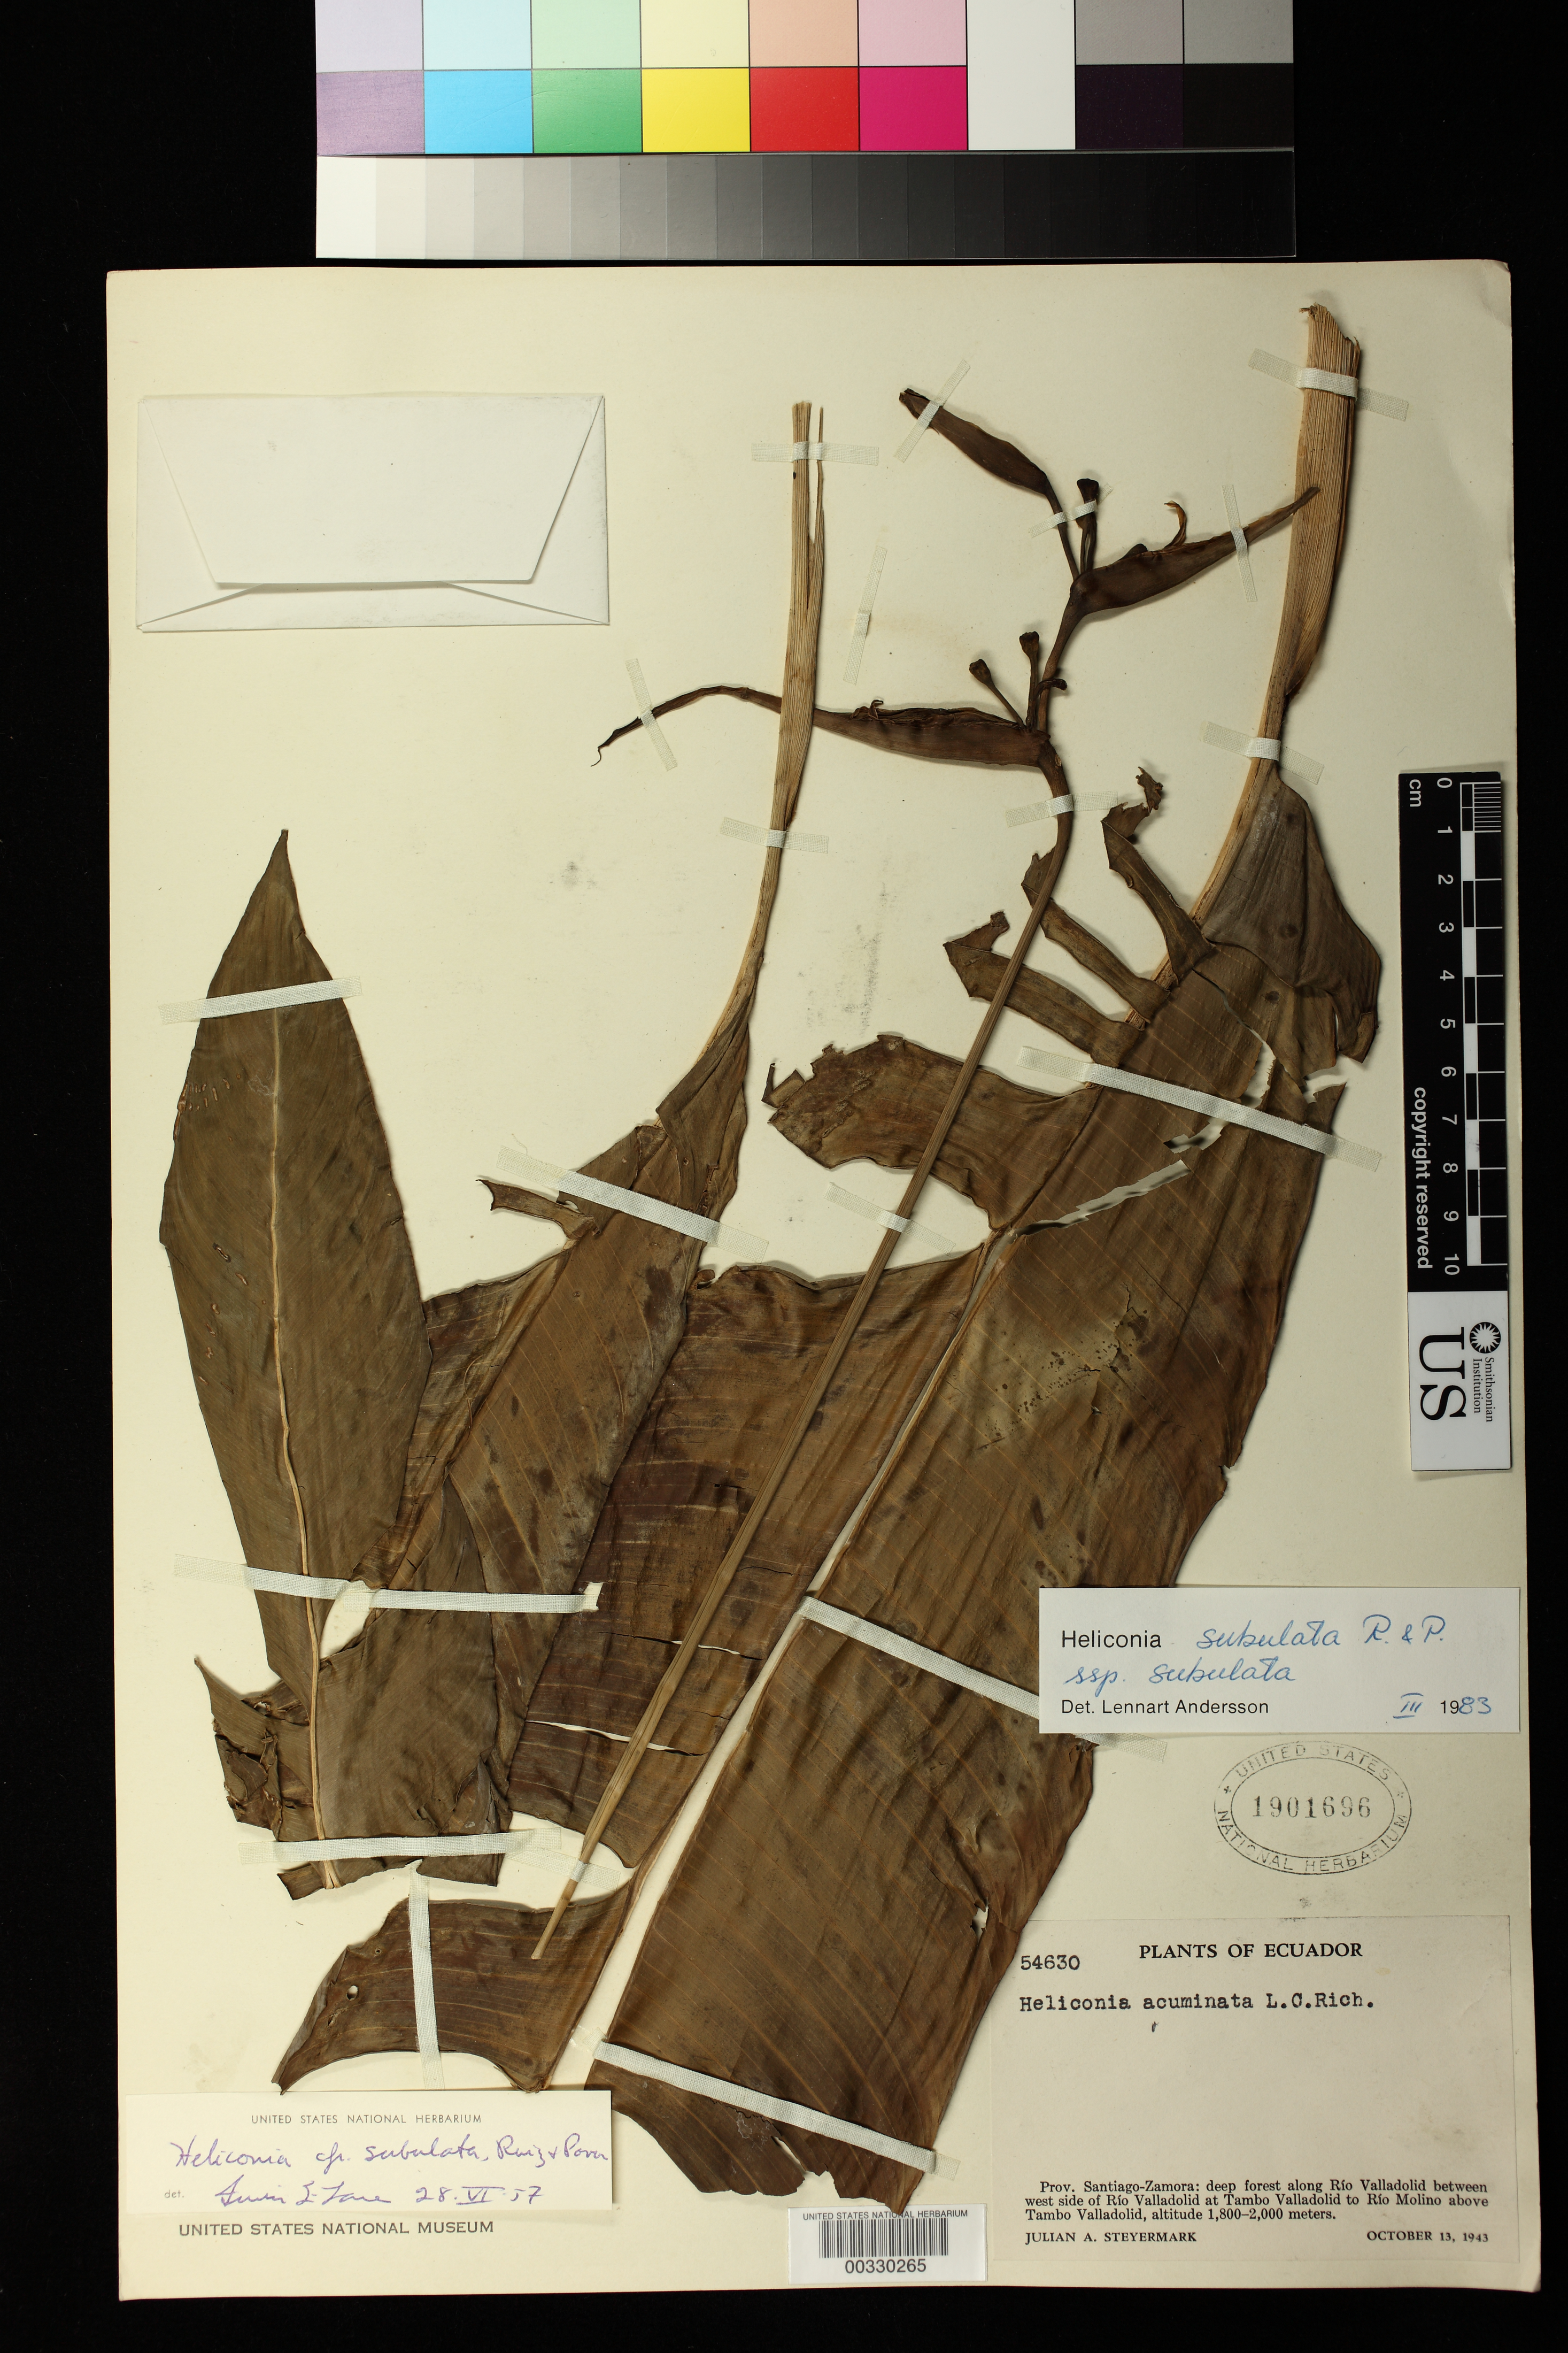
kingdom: Plantae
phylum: Tracheophyta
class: Liliopsida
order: Zingiberales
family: Heliconiaceae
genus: Heliconia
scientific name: Heliconia subulata subsp. subulata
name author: Ruiz & Pav.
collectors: J. Steyermark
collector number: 54630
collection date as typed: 13 Oct 1943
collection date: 1943-10-13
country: Ecuador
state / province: Zamora-Chinchipe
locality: Prov. of Santiago-Zamora, deep forest along Rio valLadolid between w side of Rio valLadolid at Tambo valLadolid to Rio Molino …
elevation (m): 1800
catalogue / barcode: US 1901696